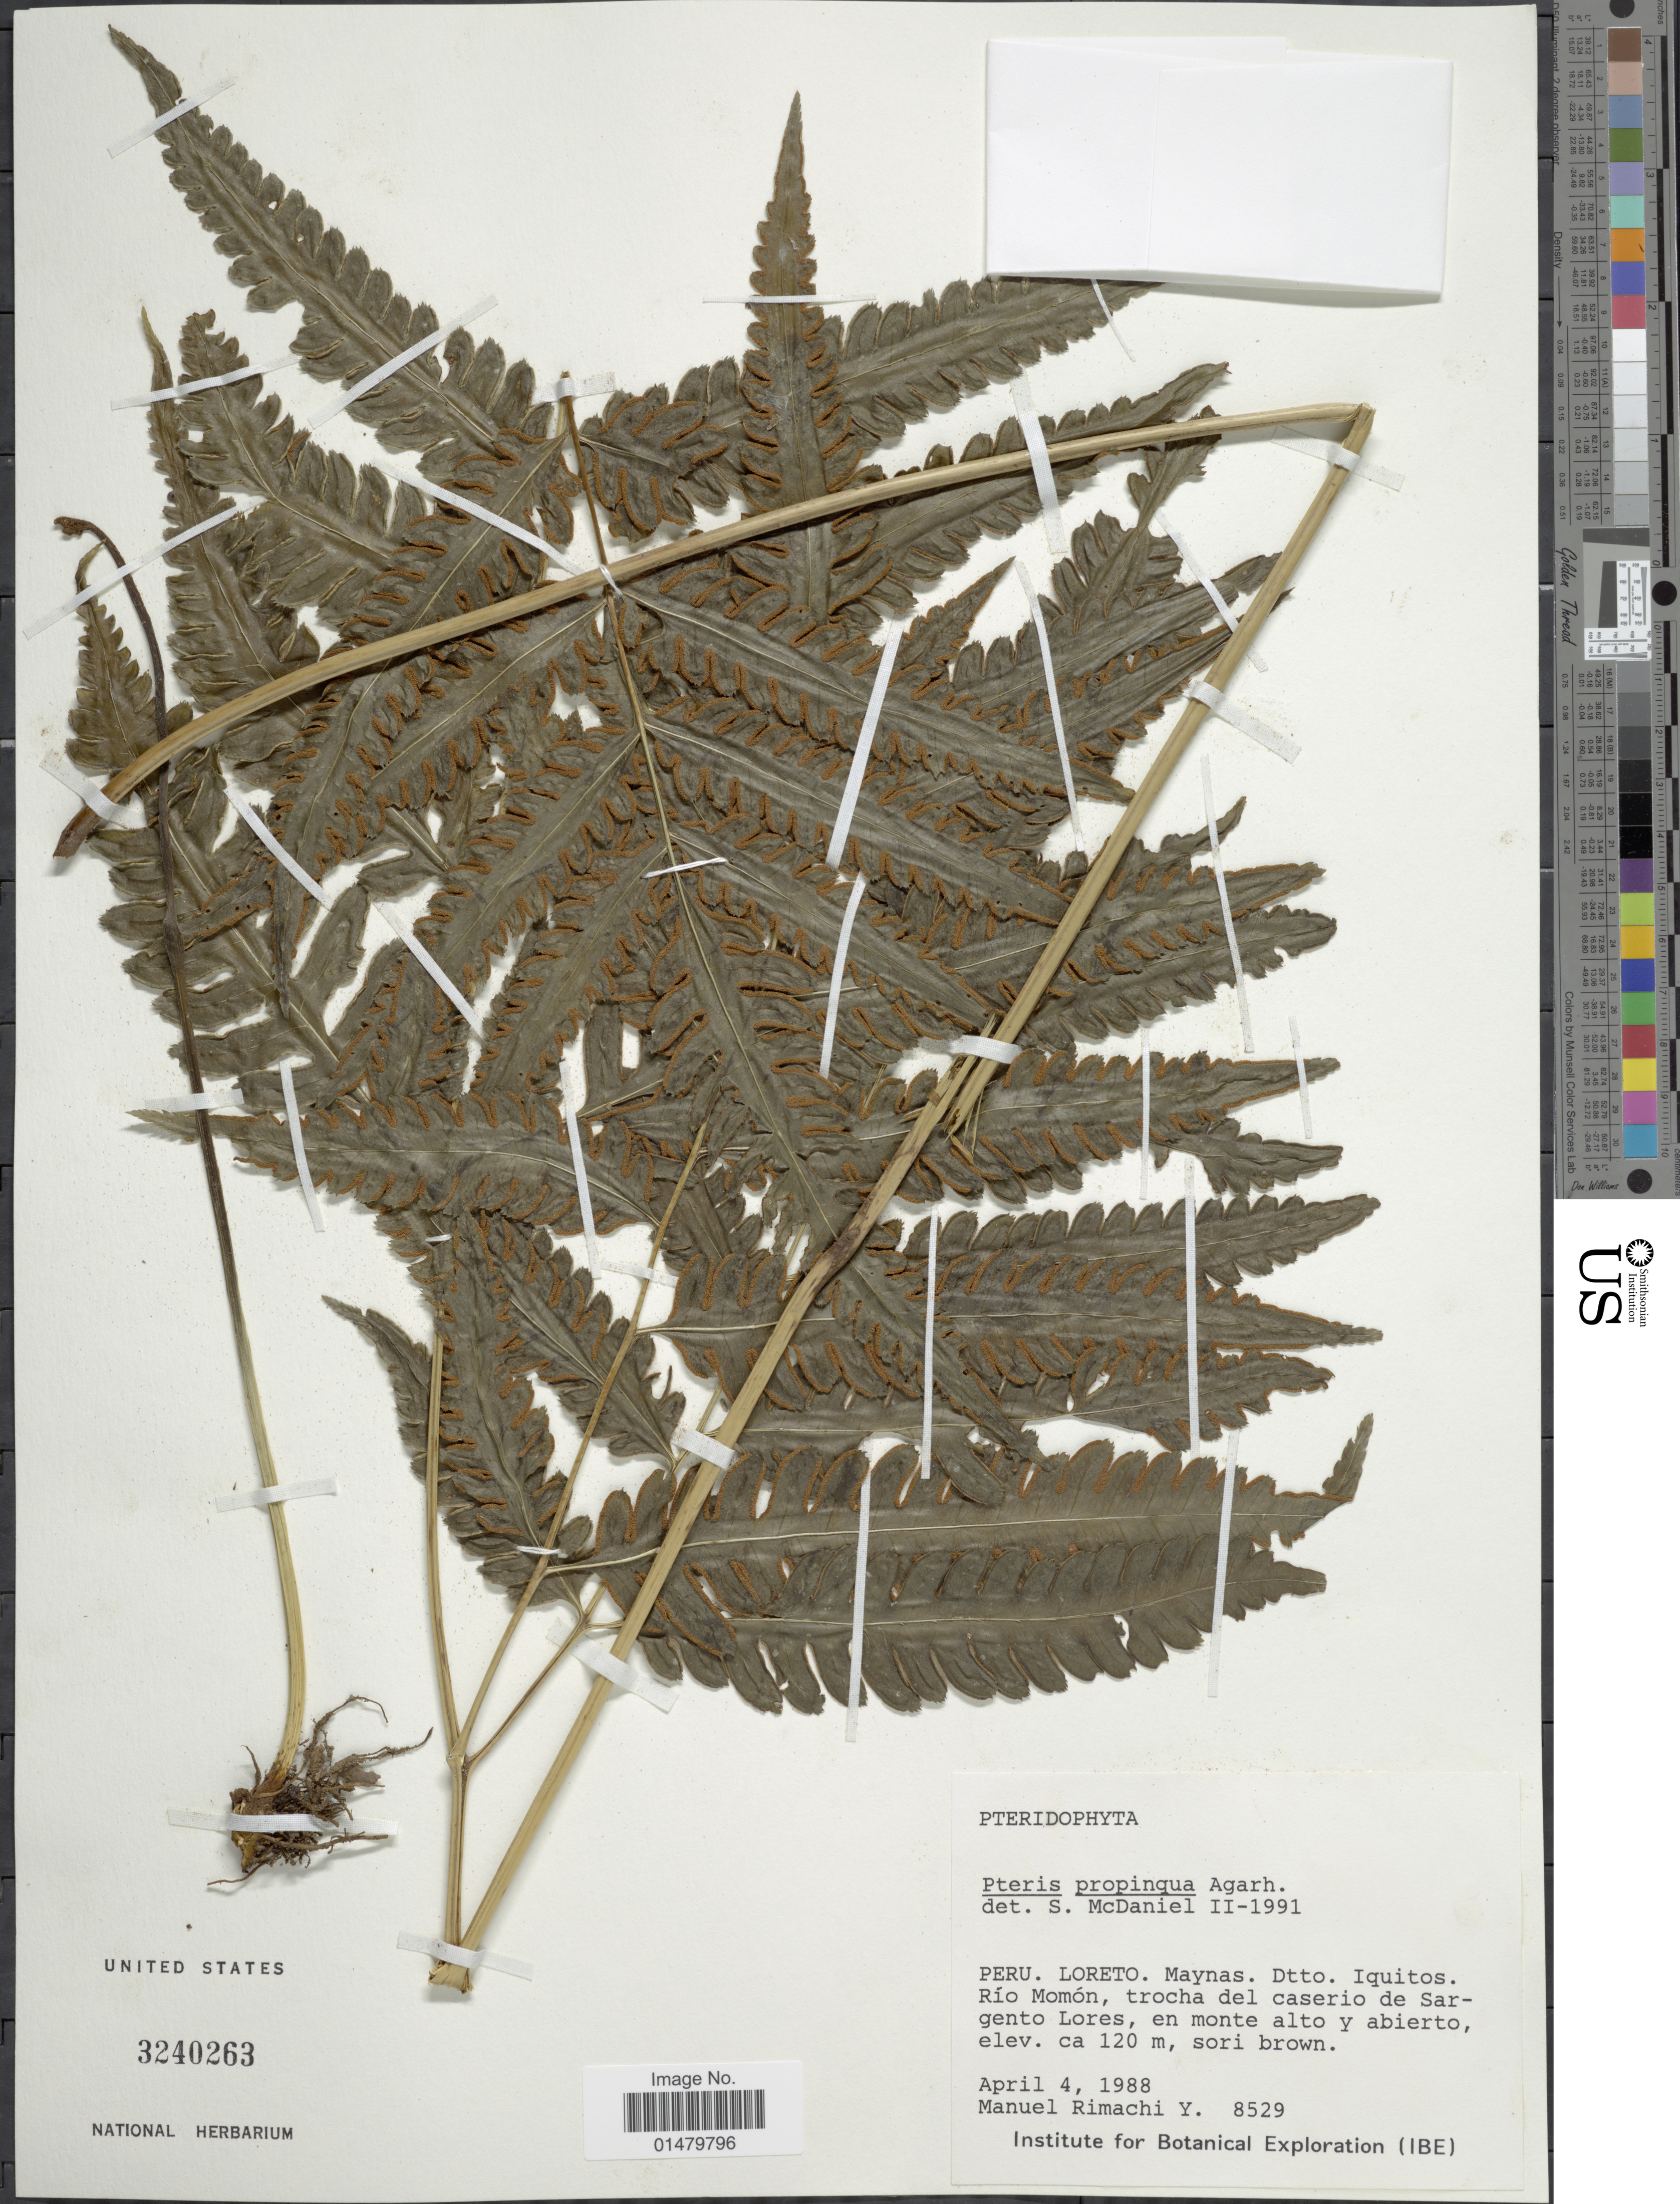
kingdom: Plantae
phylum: Tracheophyta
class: Polypodiopsida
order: Polypodiales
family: Pteridaceae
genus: Pteris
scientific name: Pteris propinqua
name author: J. Agardh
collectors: M. Rimachi Y.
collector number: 8529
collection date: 1988-04-04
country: Peru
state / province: Loreto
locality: Maynas, Dtto. Iquitos. Rio Momon, trocha del caserio de Sargento Lores, en monte alto y abierto.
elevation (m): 120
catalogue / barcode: US 3240263